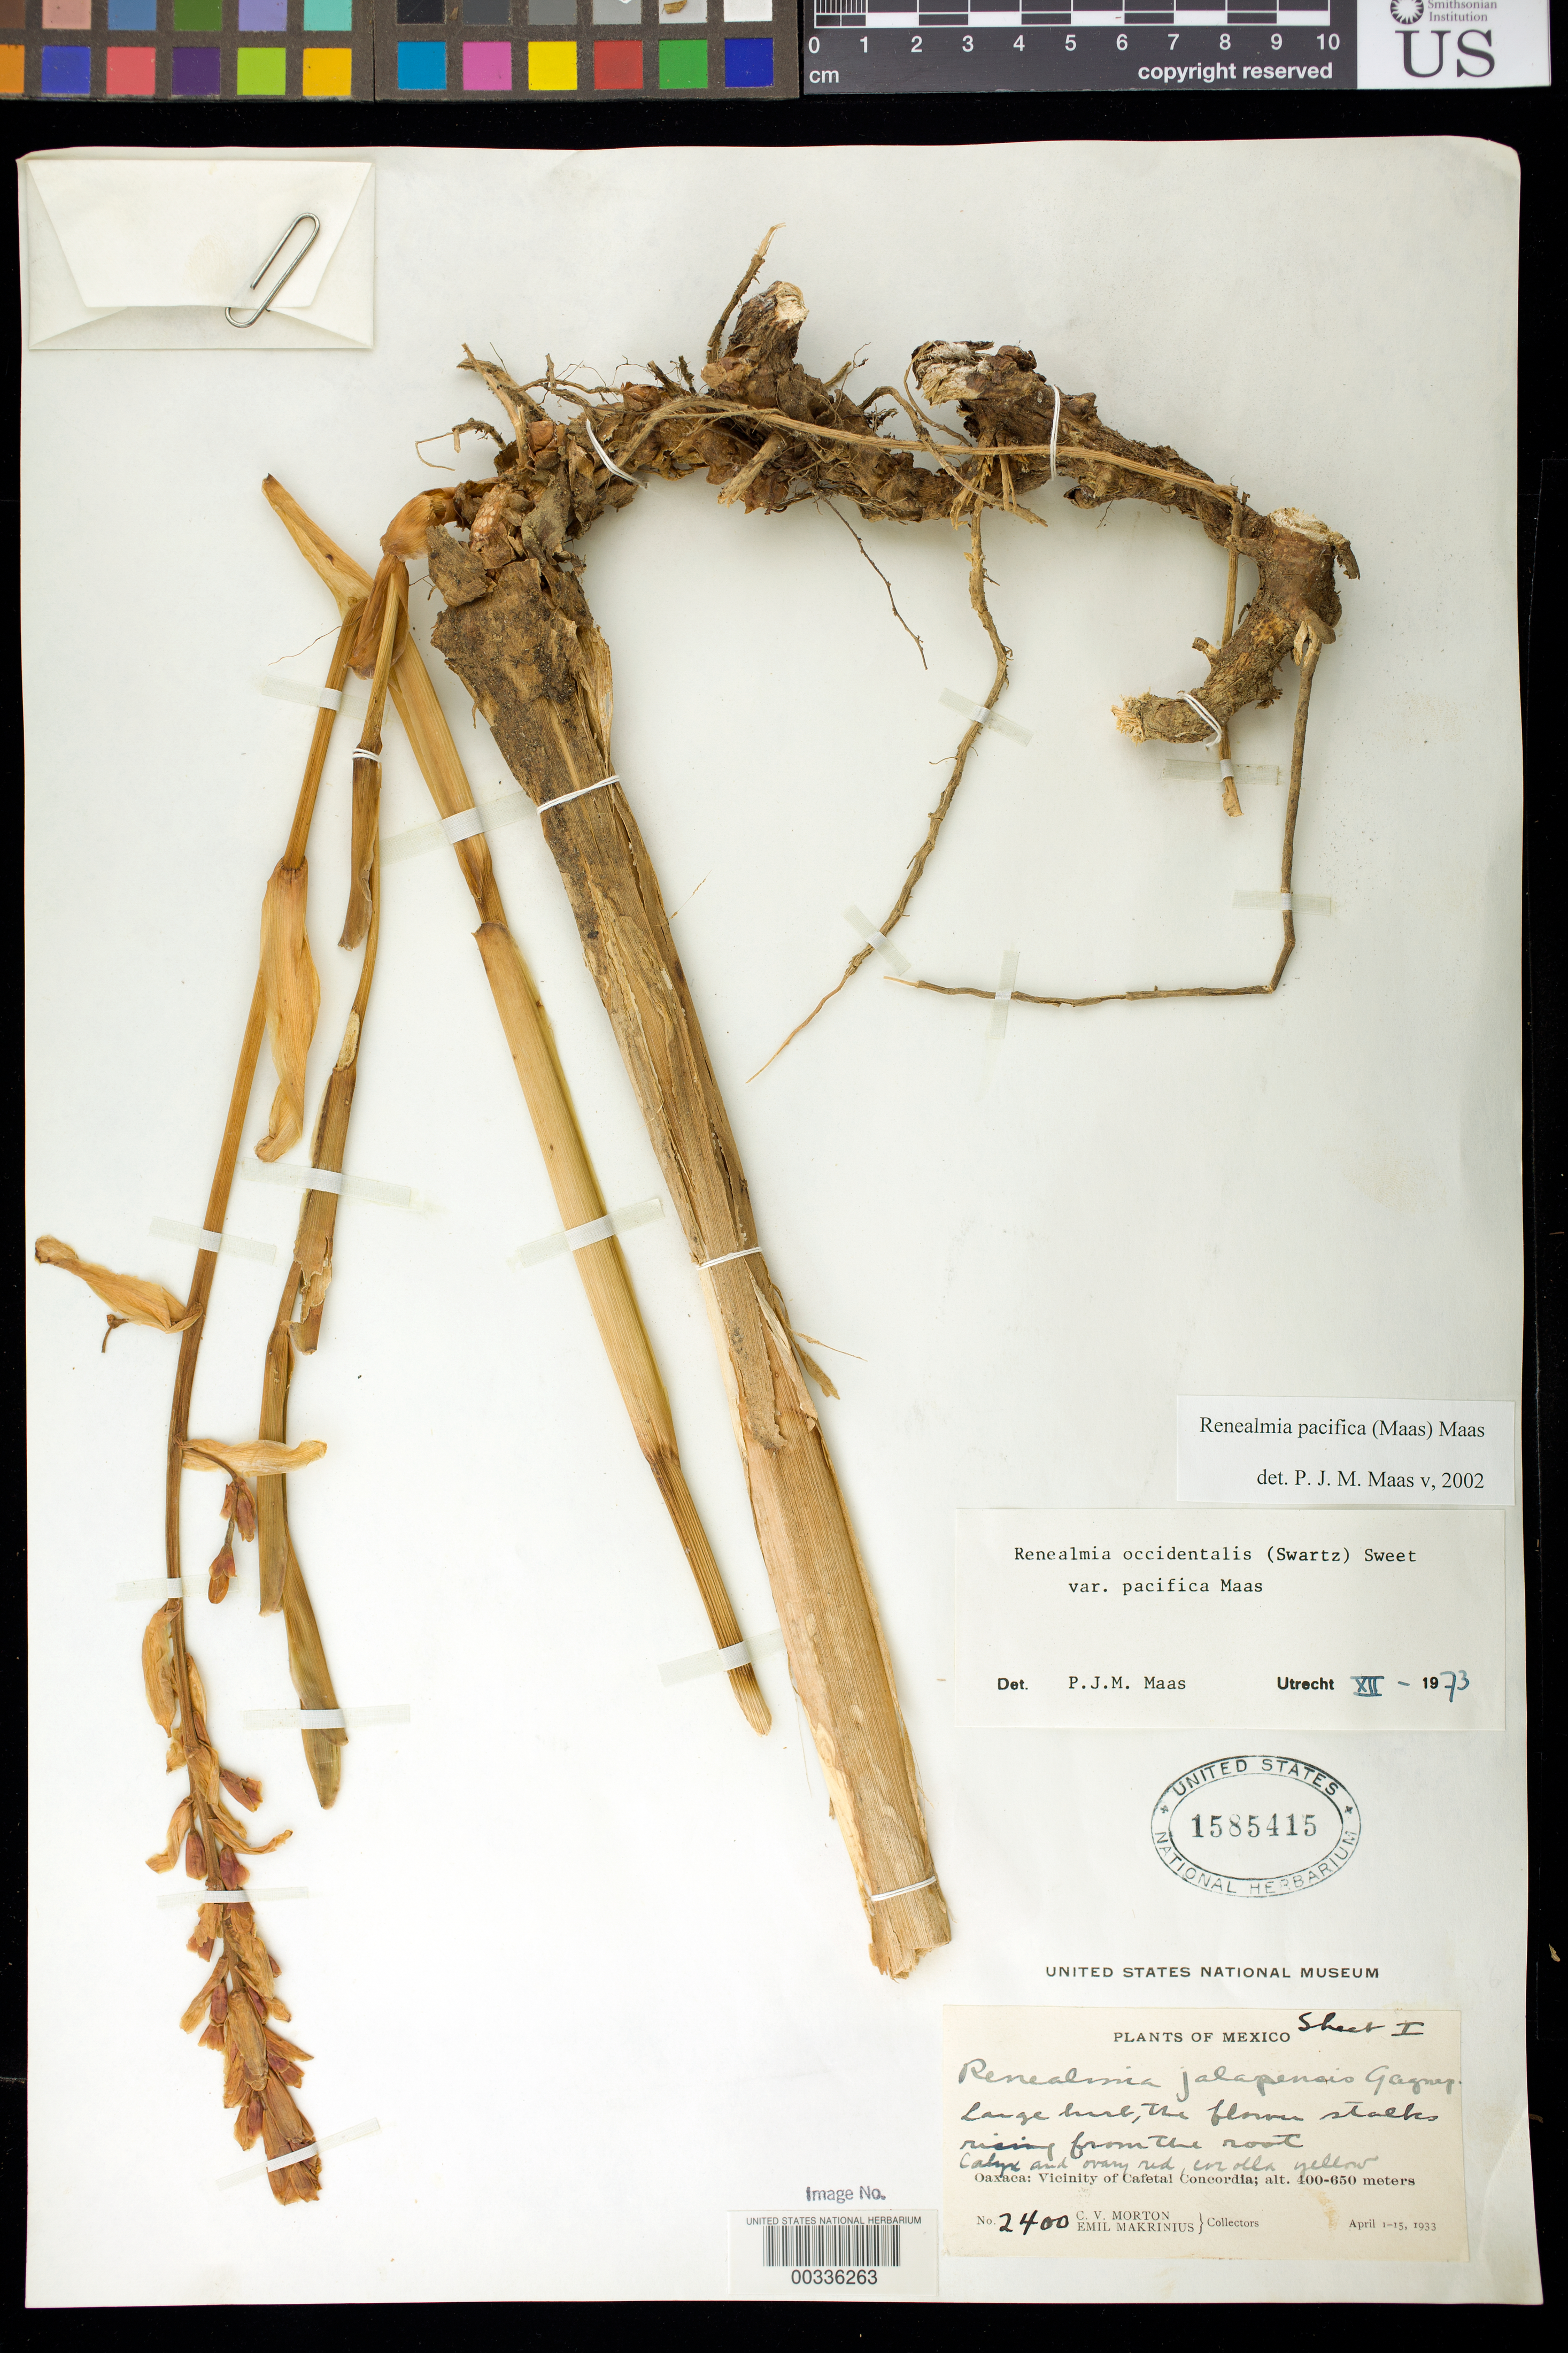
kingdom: Plantae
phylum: Tracheophyta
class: Liliopsida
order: Zingiberales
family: Zingiberaceae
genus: Renealmia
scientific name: Renealmia pacifica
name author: (Maas) Maas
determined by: Maas, Paul J. M.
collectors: C. V. Morton & E. Makrinius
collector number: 2400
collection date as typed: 01 Apr 1933 to 15 Apr 1933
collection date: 1933-04-01/1933-04-15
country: Mexico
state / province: Oaxaca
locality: Vicinity of cafetal concordia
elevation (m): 400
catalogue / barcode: US 1585415